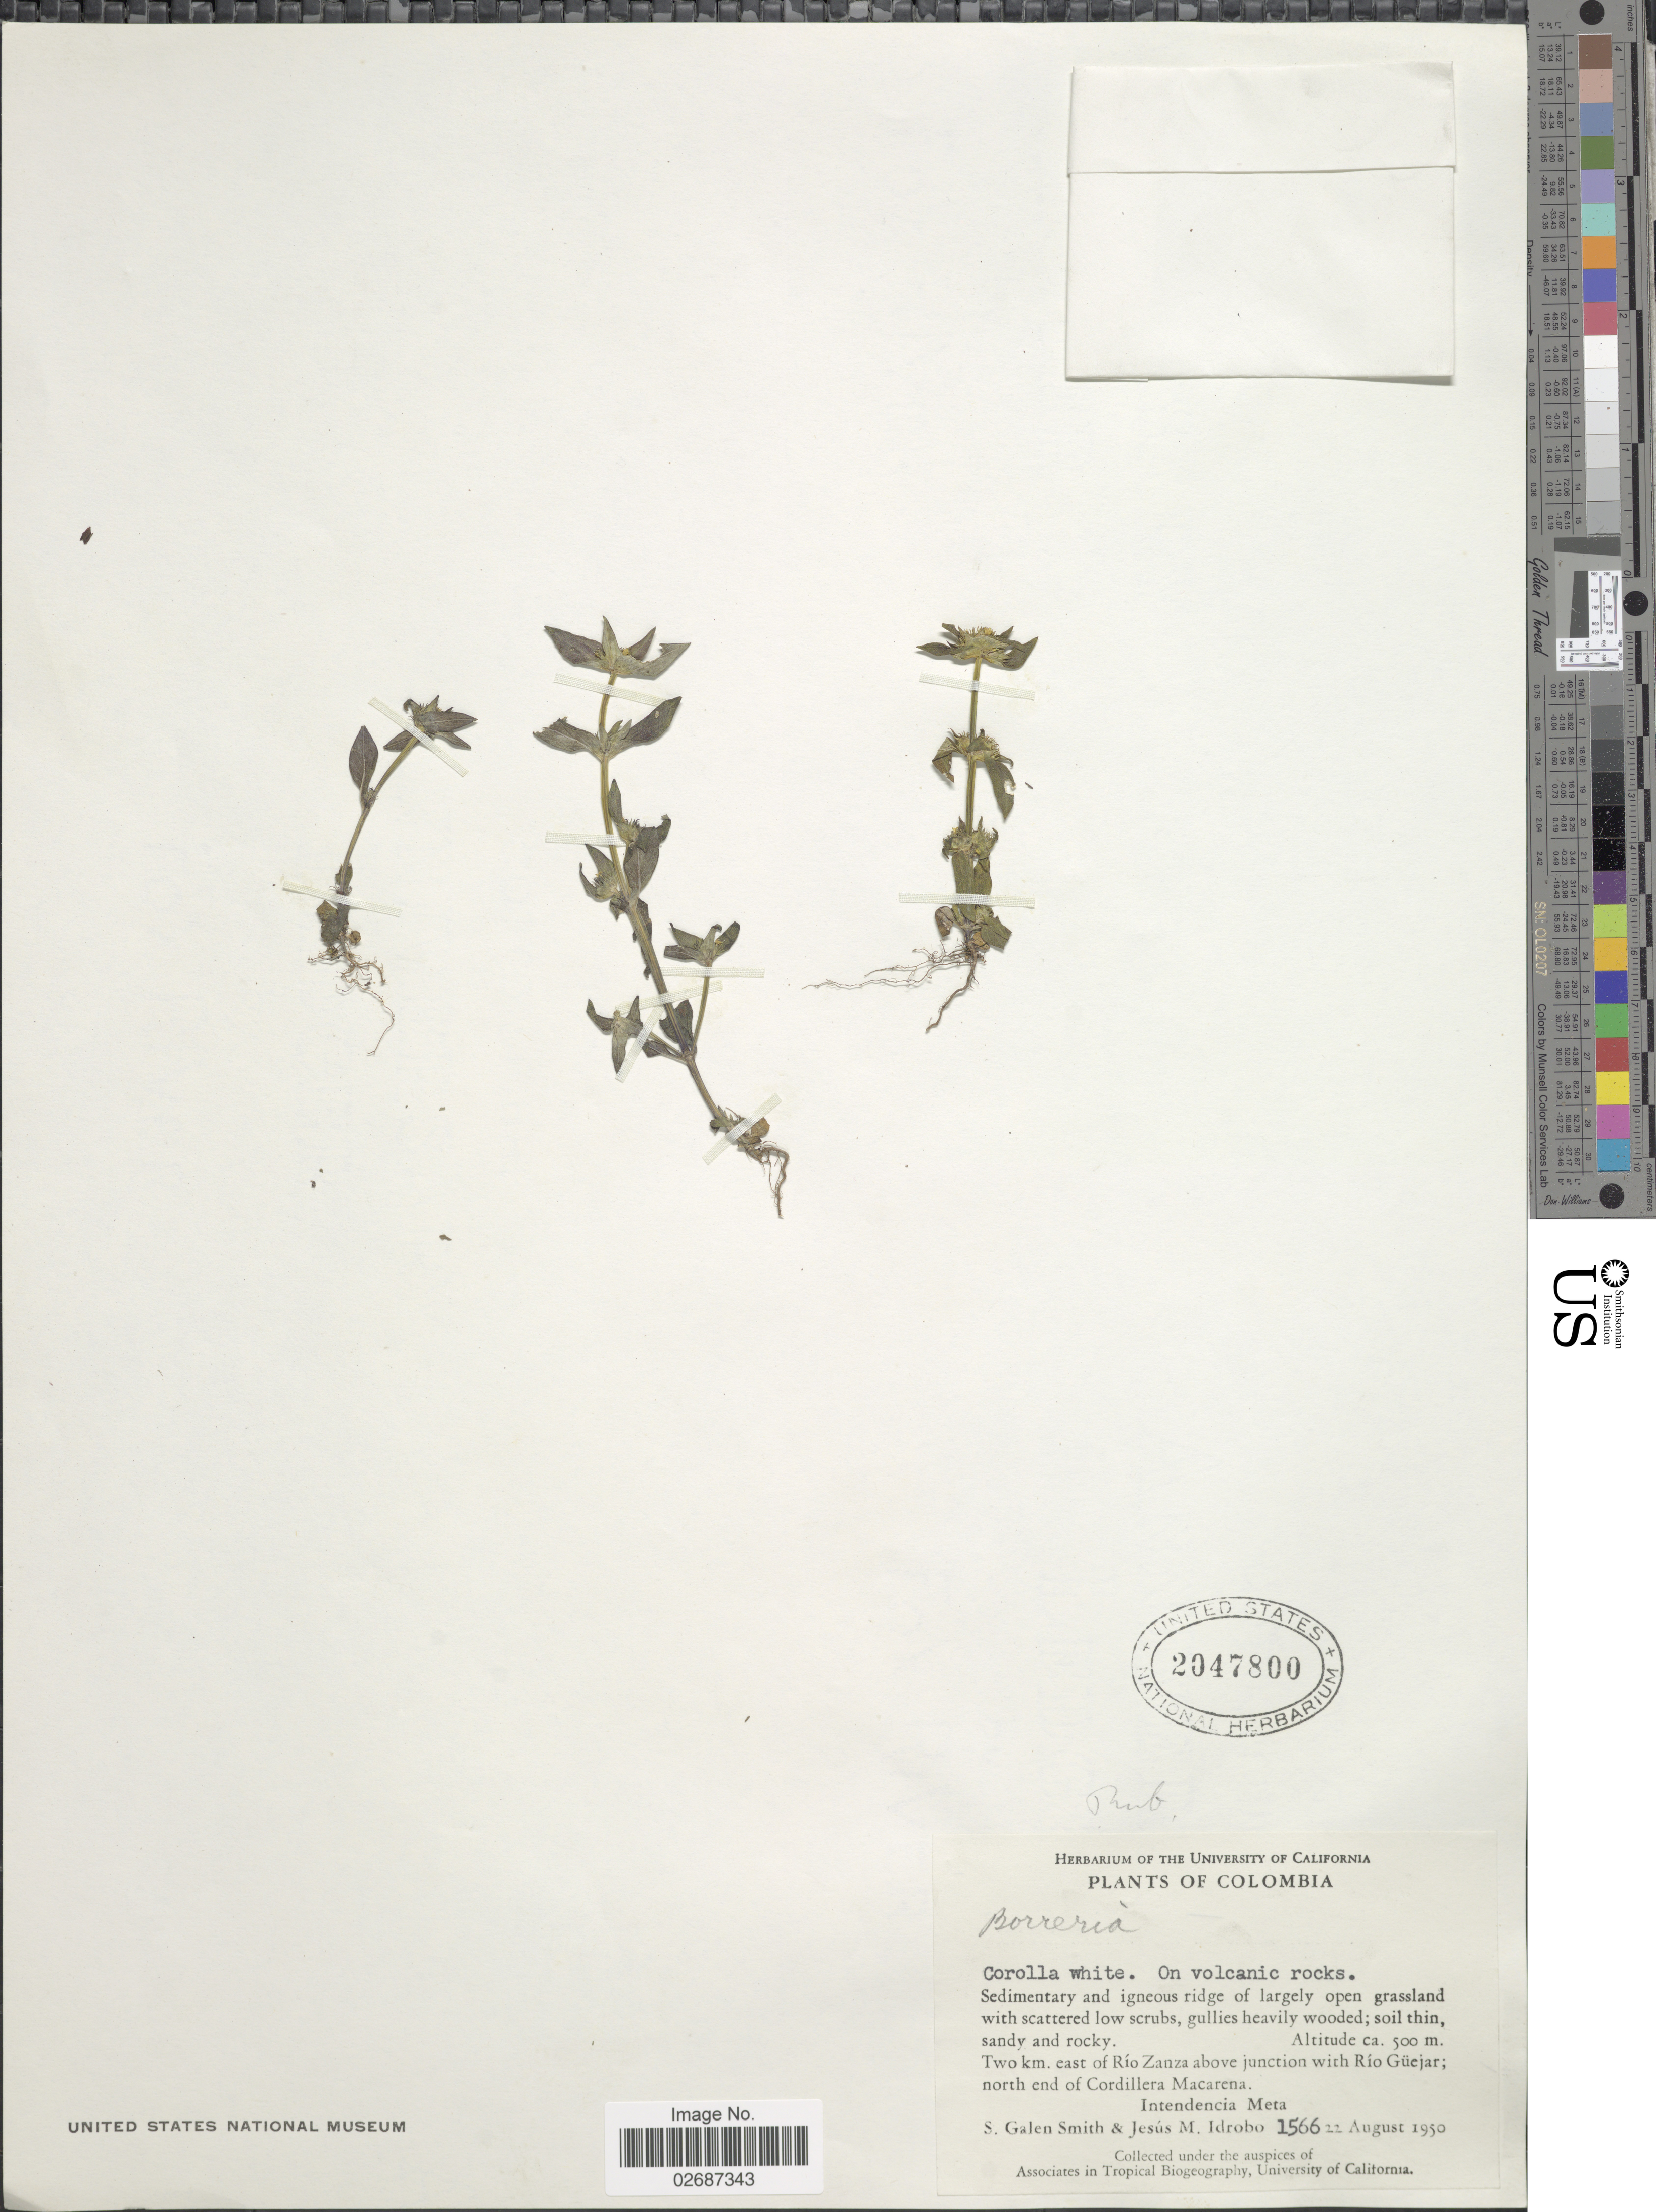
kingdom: Plantae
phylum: Tracheophyta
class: Magnoliopsida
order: Gentianales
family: Rubiaceae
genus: Borreria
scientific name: Borreria sp.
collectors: S. G. Smith & J. M. Idrobo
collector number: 1566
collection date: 1950-08-22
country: Colombia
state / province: Meta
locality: On volcanic rocks, Sedimentary and igneous ridge of largely open grassland, two km. east of Rio Zanza above junction with Rio Guejar; north end of Cordillera Macarena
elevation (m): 500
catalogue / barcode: US 2047800